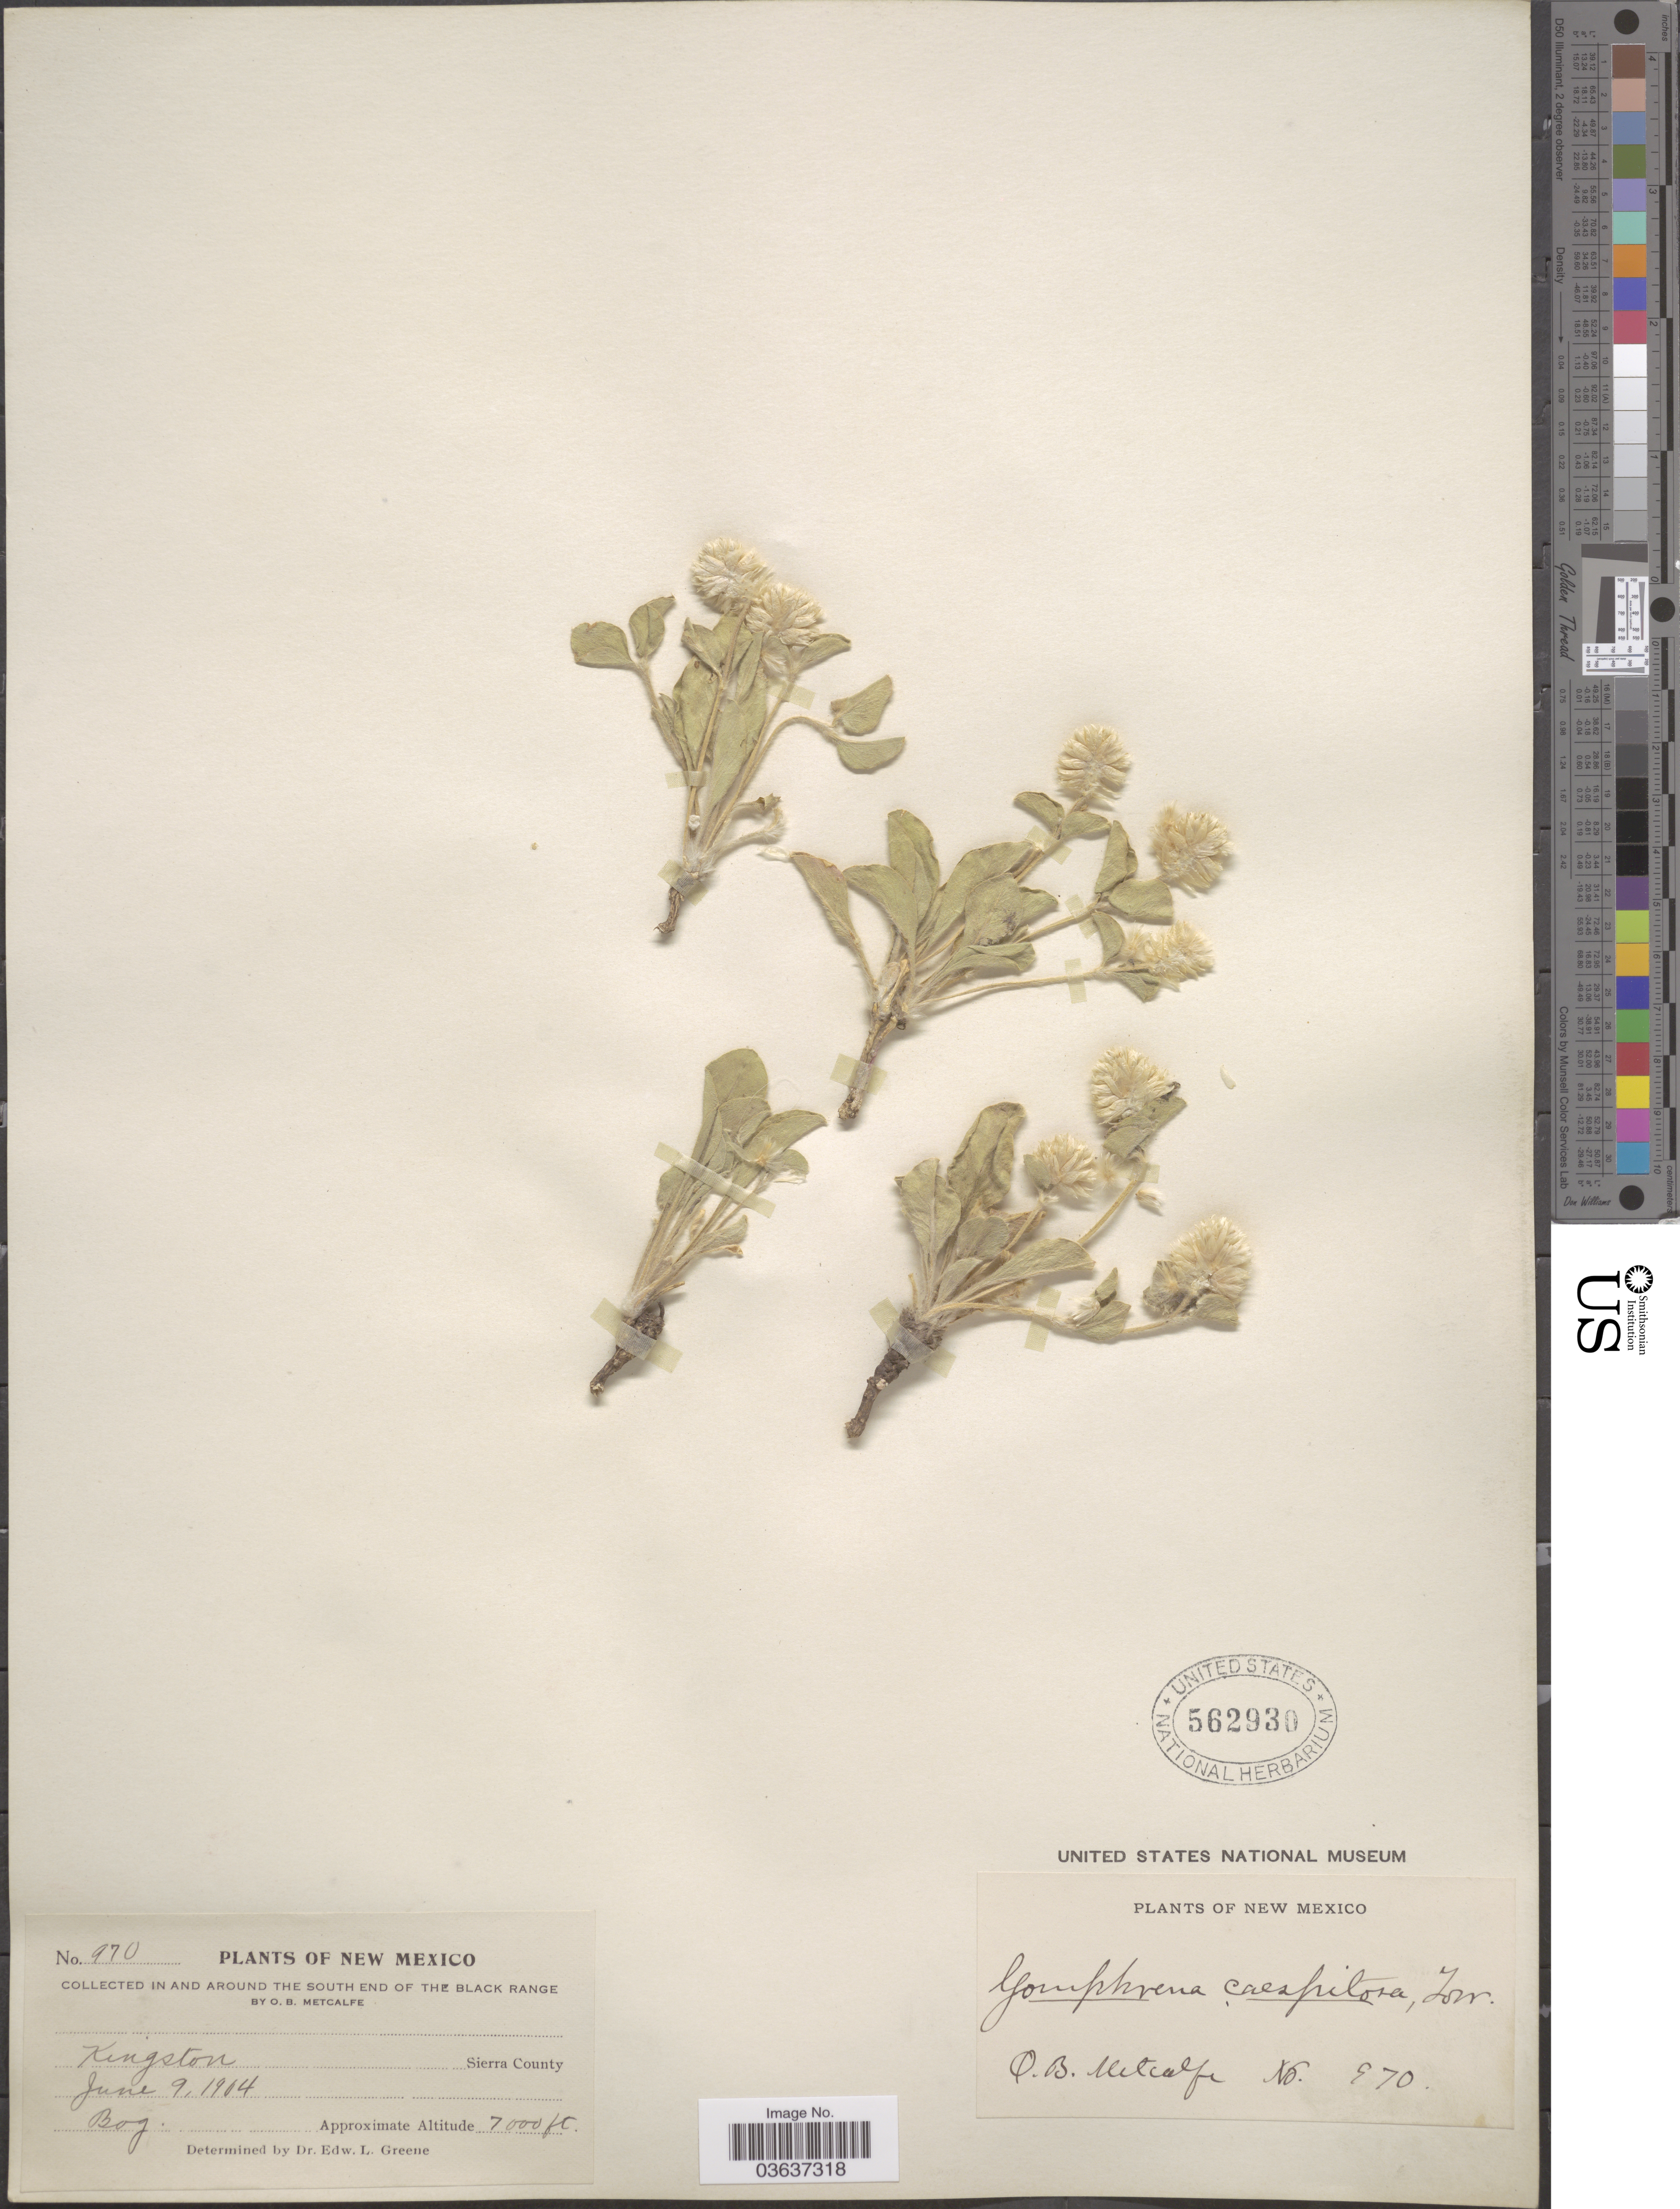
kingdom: Plantae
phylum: Tracheophyta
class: Magnoliopsida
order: Caryophyllales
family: Amaranthaceae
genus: Gomphrena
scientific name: Gomphrena caespitosa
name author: Torr. in Emory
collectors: O. B. Metcalfe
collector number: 970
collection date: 1904-06-09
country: United States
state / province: New Mexico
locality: In and around the south end of the Black Range. Kingston. Sierra County.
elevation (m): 2134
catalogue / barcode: US 562930